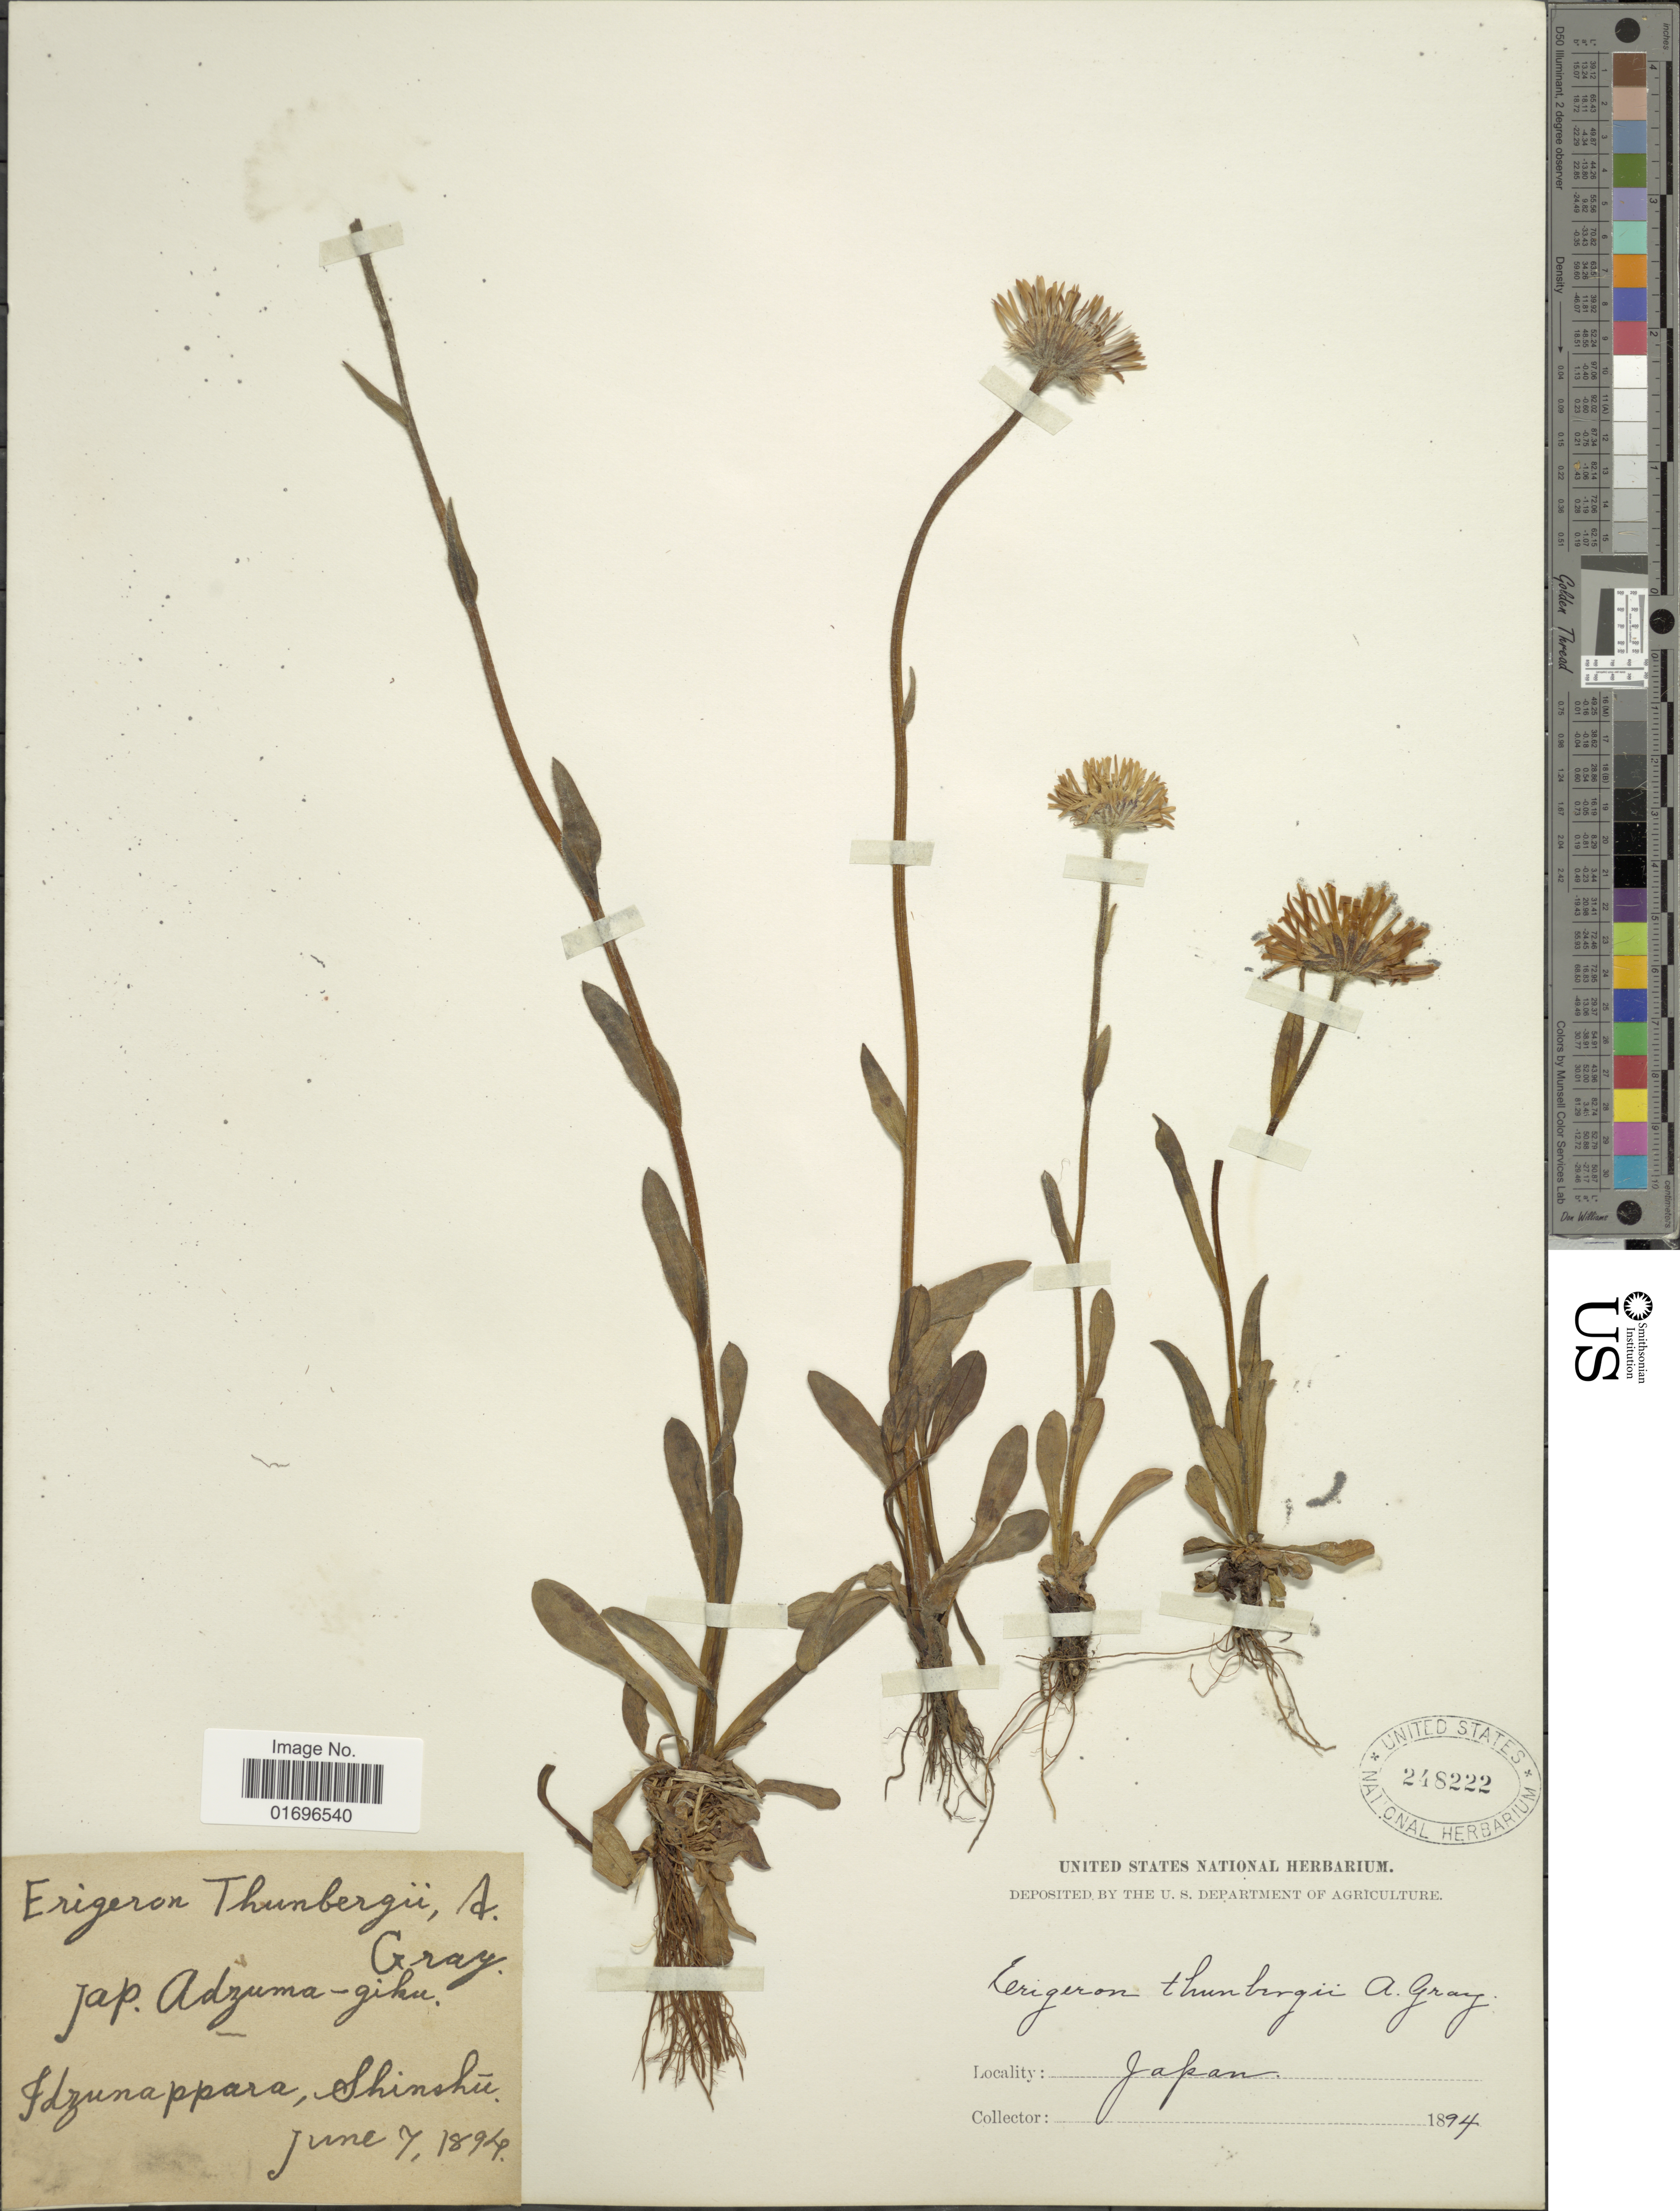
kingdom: Plantae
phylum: Tracheophyta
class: Magnoliopsida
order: Asterales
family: Asteraceae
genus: Aster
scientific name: Aster dubius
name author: Onno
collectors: U.S. National Herbarium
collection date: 1894-06-07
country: Japan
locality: Jap. Adzuma-gihu. Idzunappara, Shinshü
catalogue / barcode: US 248222